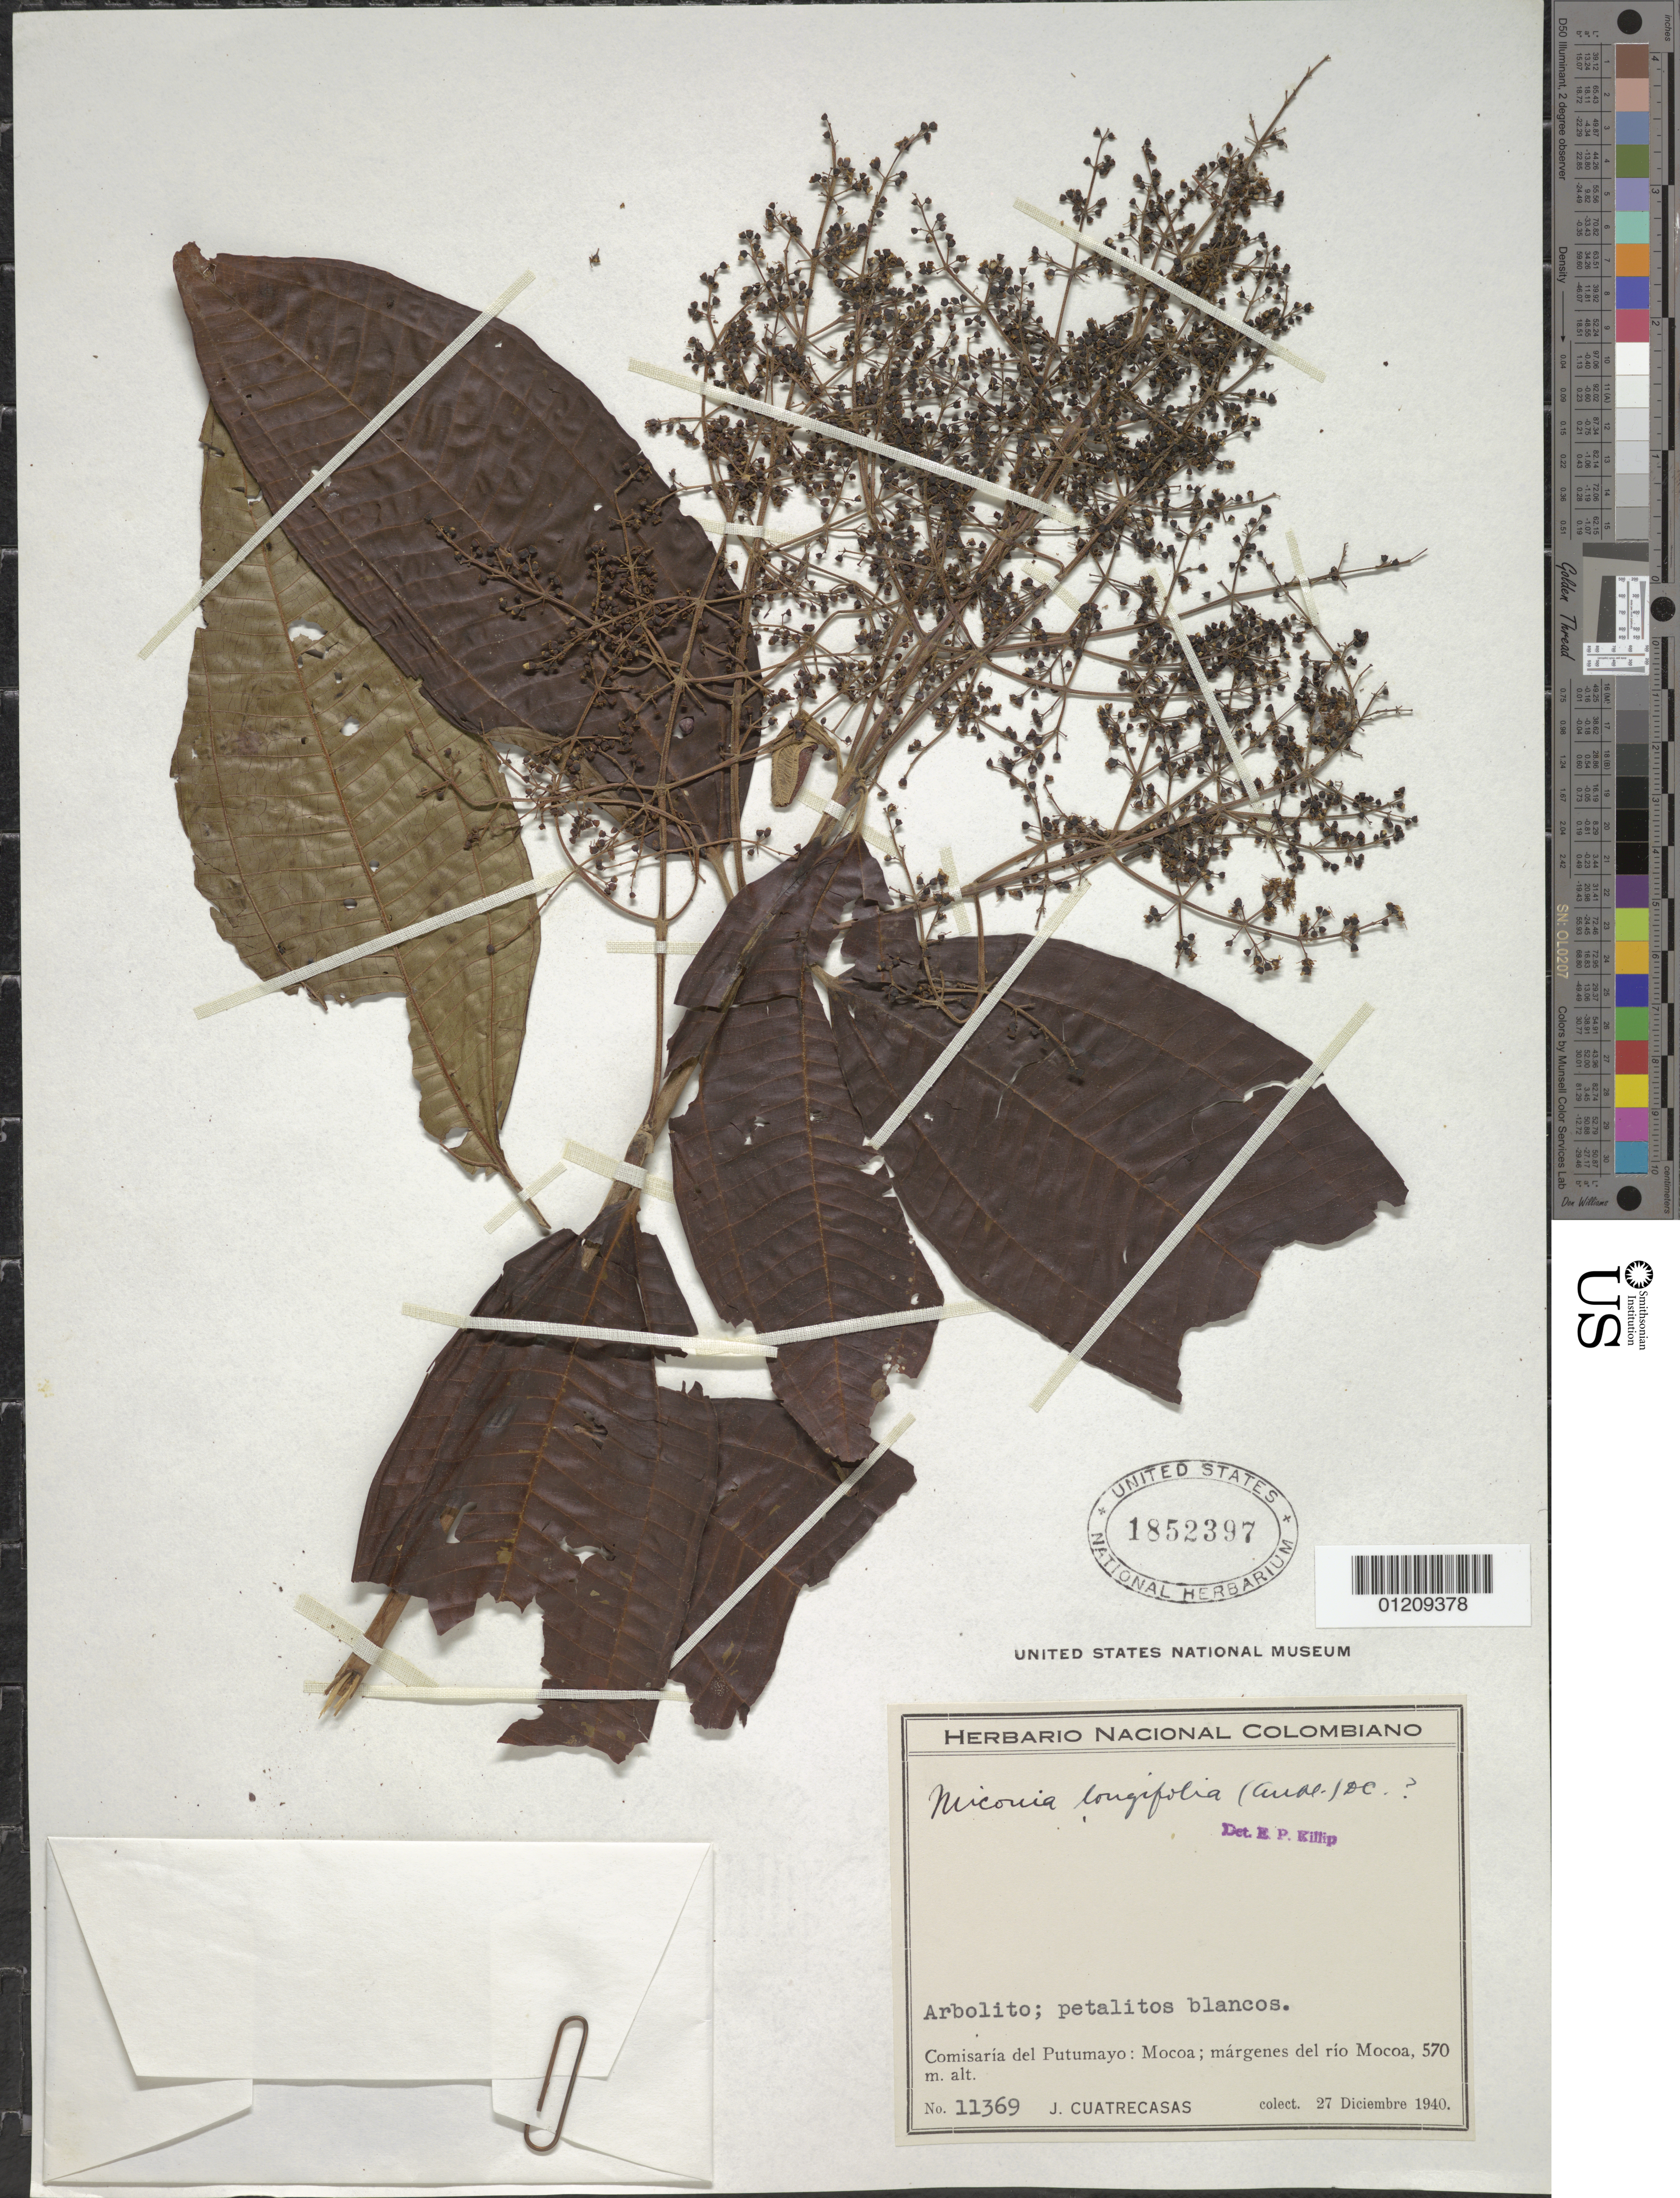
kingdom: Plantae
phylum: Tracheophyta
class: Magnoliopsida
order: Myrtales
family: Melastomataceae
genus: Miconia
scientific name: Miconia ternatifolia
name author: Triana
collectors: J. Cuatrecasas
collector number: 11369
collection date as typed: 27 Dec 1940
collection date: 1940-12-27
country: Colombia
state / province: Putumayo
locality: Mocoa, Margenes del Rio Mocoa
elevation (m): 570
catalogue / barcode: US 1852397